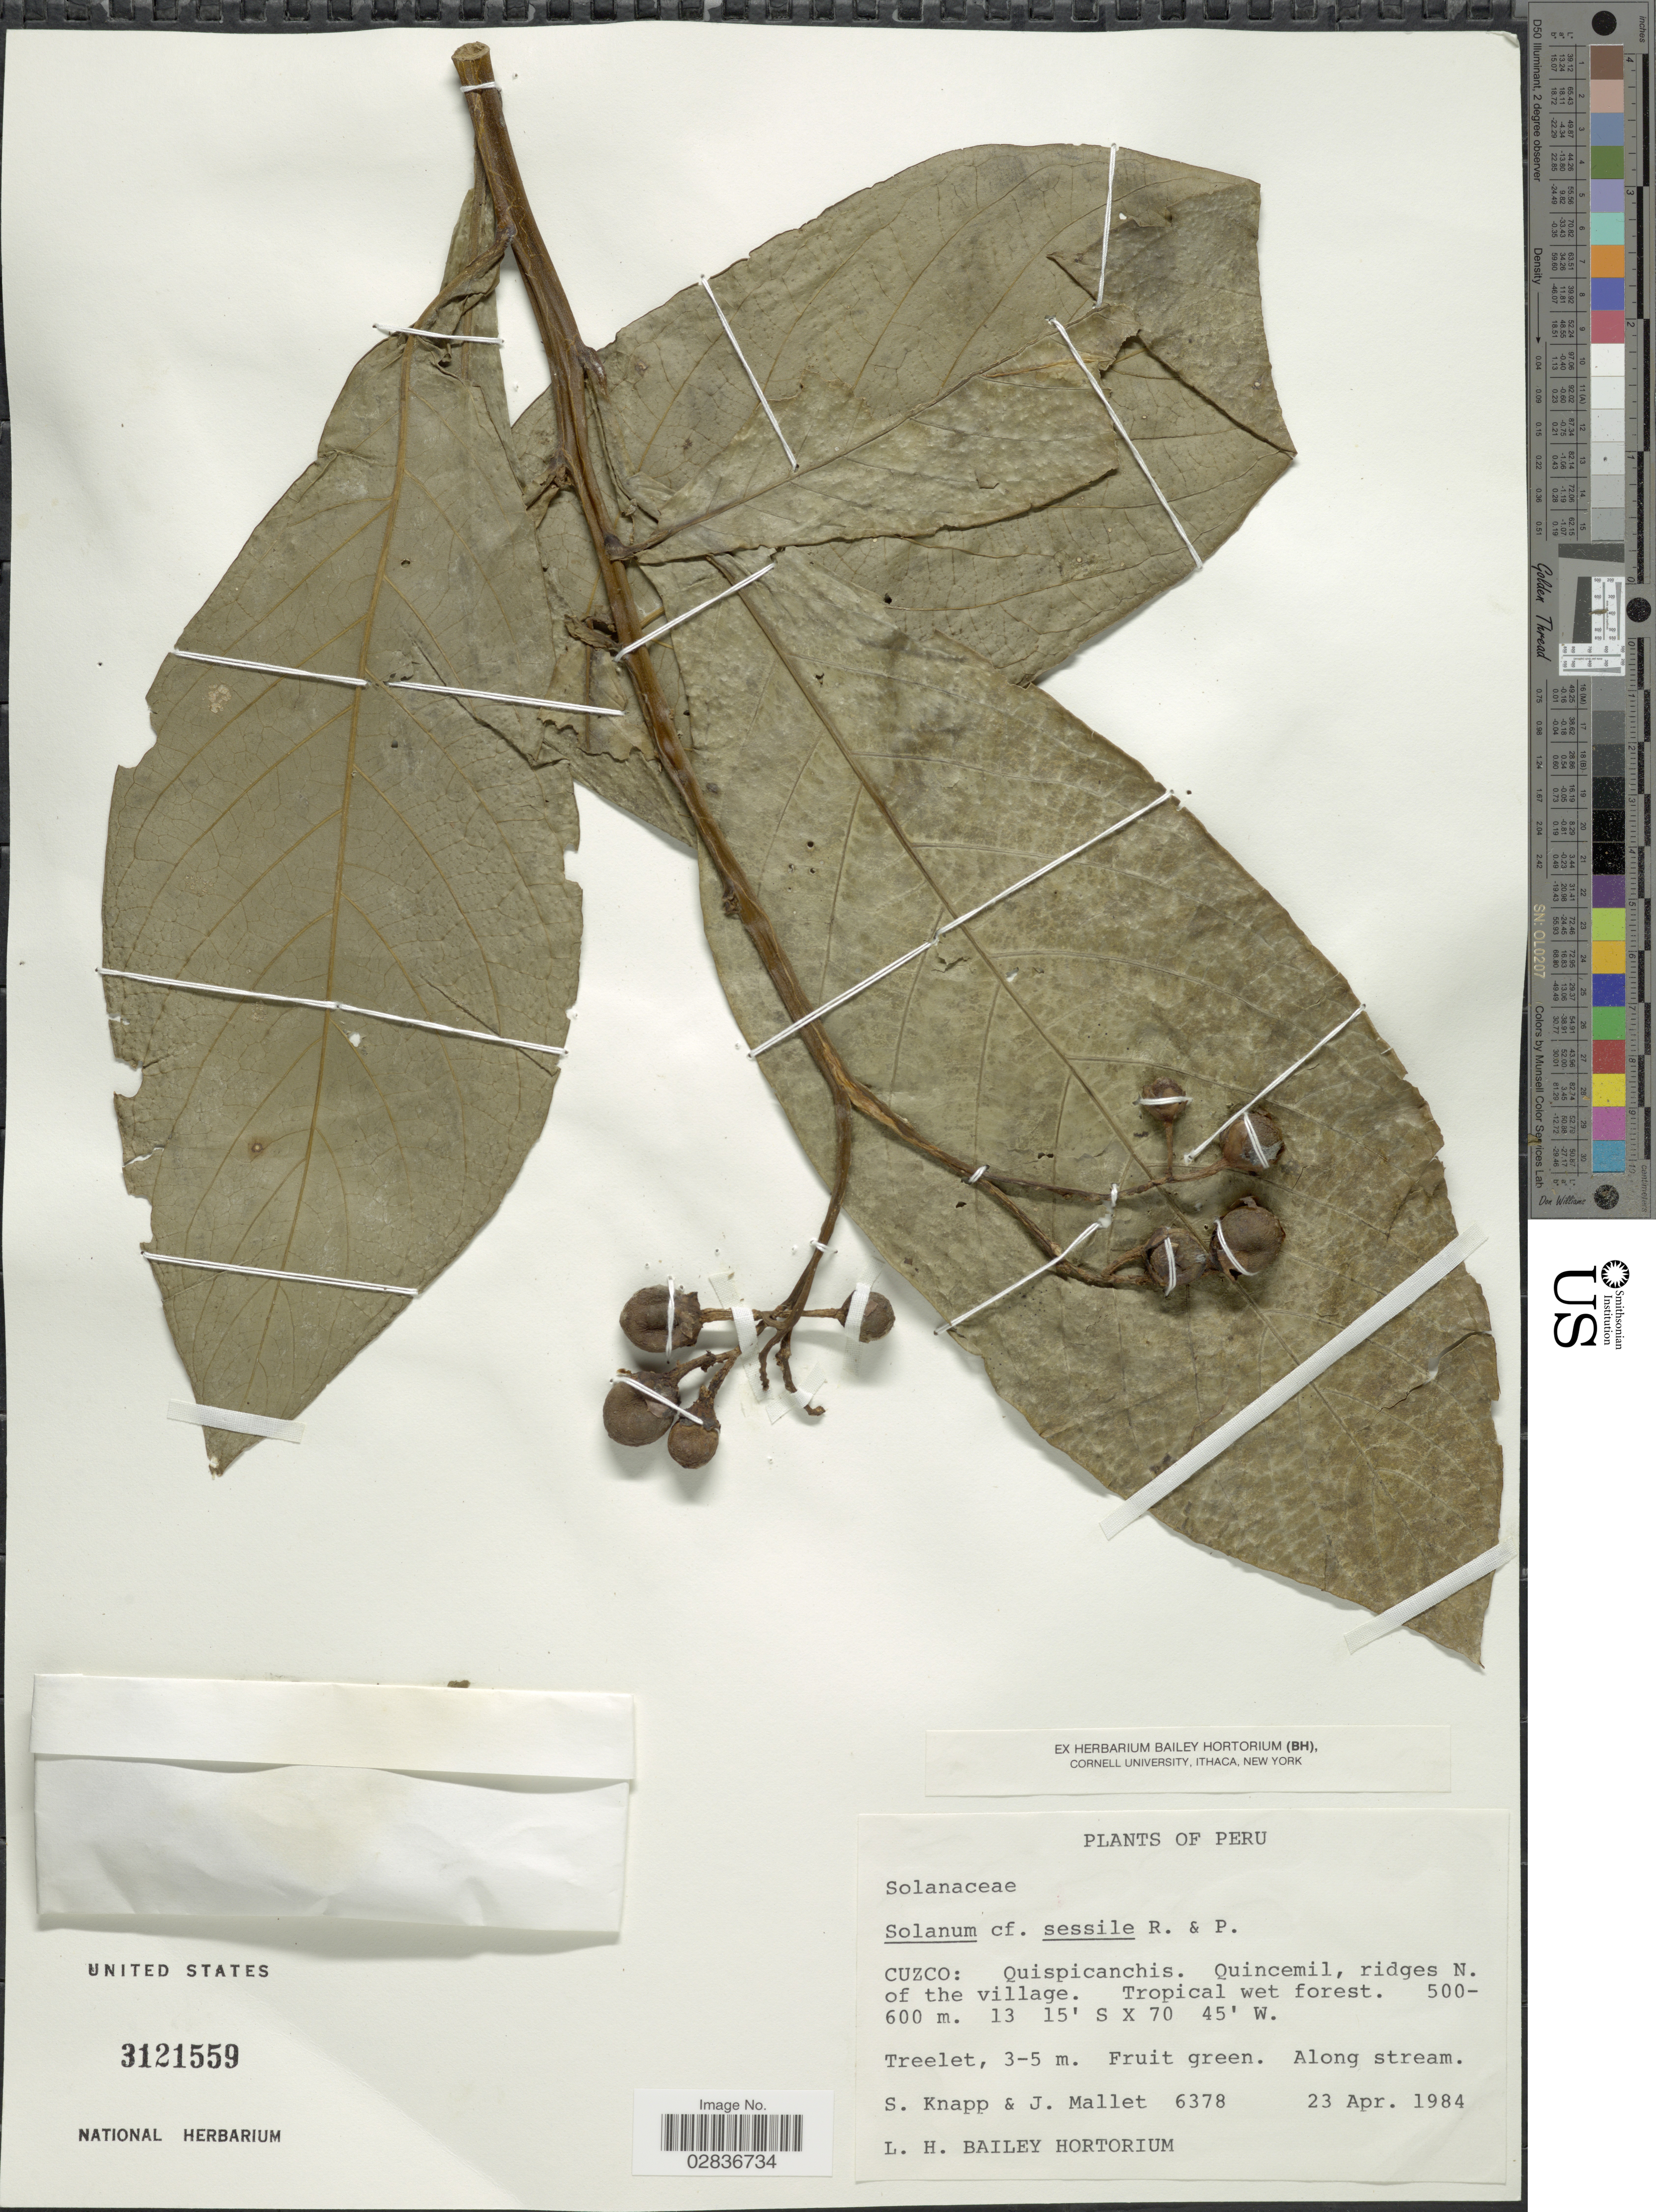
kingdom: Plantae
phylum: Tracheophyta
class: Magnoliopsida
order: Solanales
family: Solanaceae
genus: Solanum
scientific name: Solanum sessile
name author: Ruiz & Pav.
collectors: S. Knapp & J. Mallet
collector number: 6378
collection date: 1984-04-23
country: Peru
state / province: Cusco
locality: Cuzco: Quispicanchis. Quincemil, ridges N. of the village.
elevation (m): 500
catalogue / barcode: US 3121559